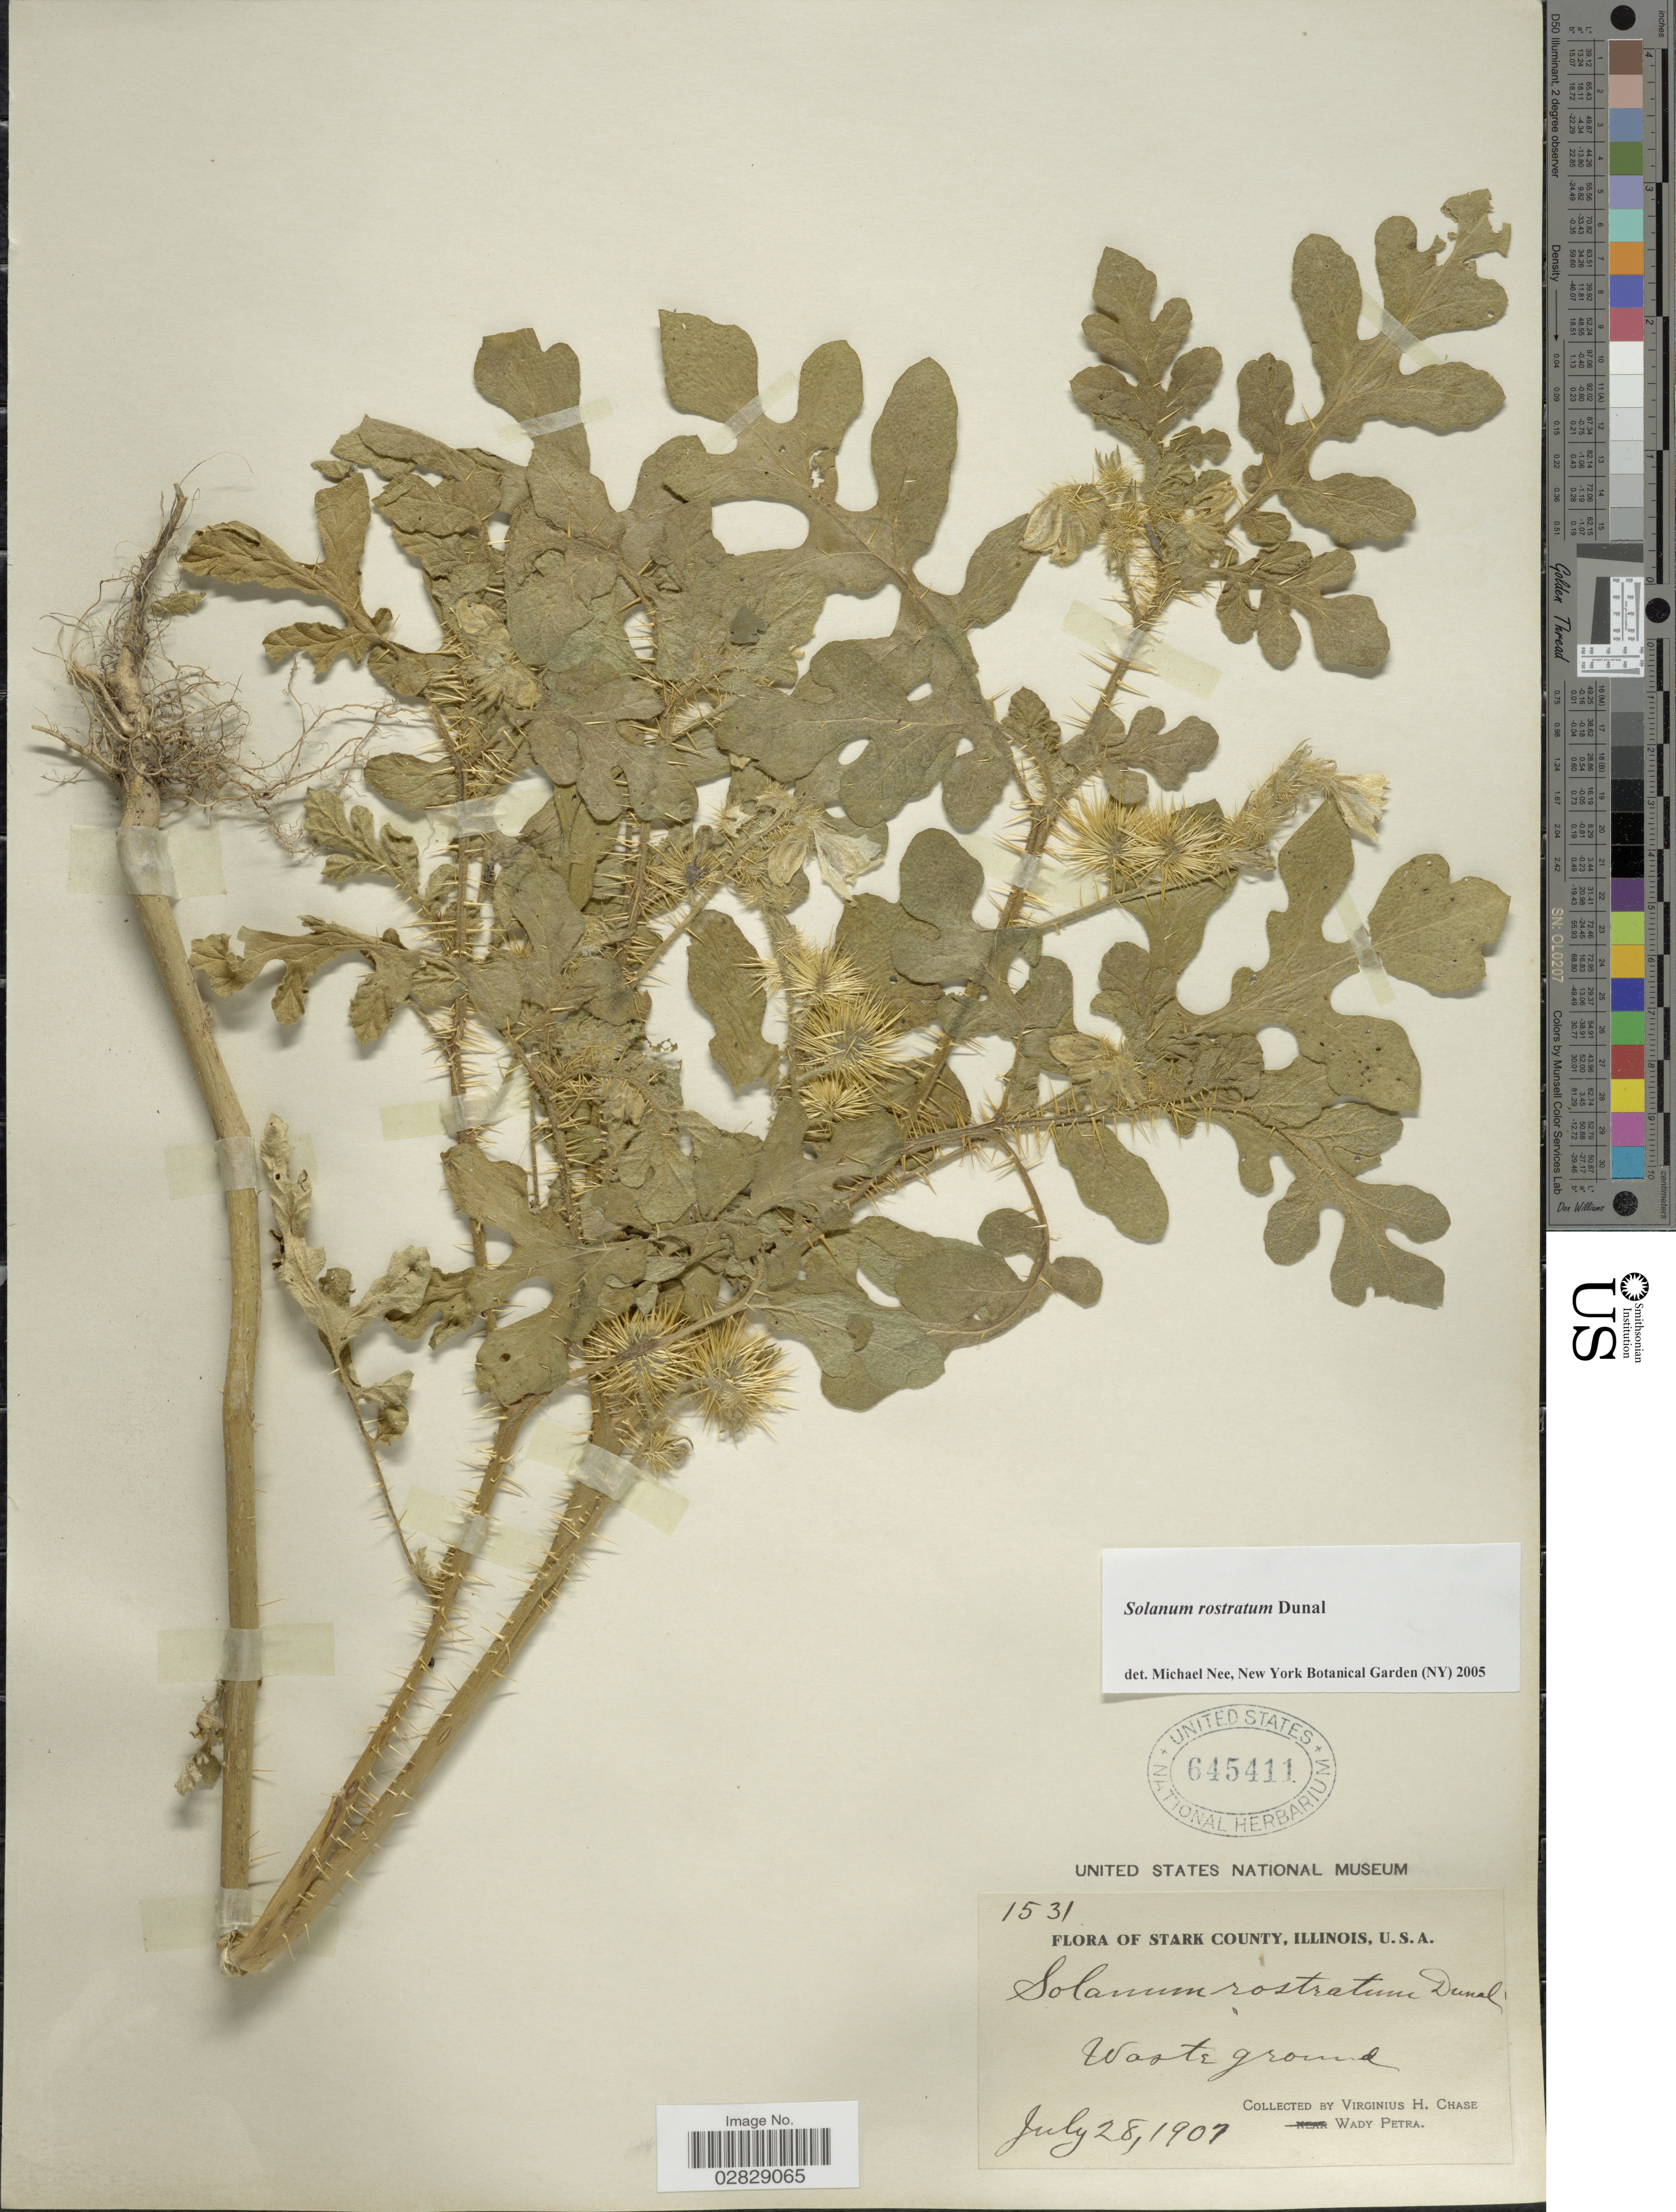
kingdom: Plantae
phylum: Tracheophyta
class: Magnoliopsida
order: Solanales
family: Solanaceae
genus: Solanum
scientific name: Solanum rostratum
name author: Dunal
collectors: V. H. Chase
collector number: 1531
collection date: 1907-07-28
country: United States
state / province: Illinois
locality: Stark County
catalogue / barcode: US 645411